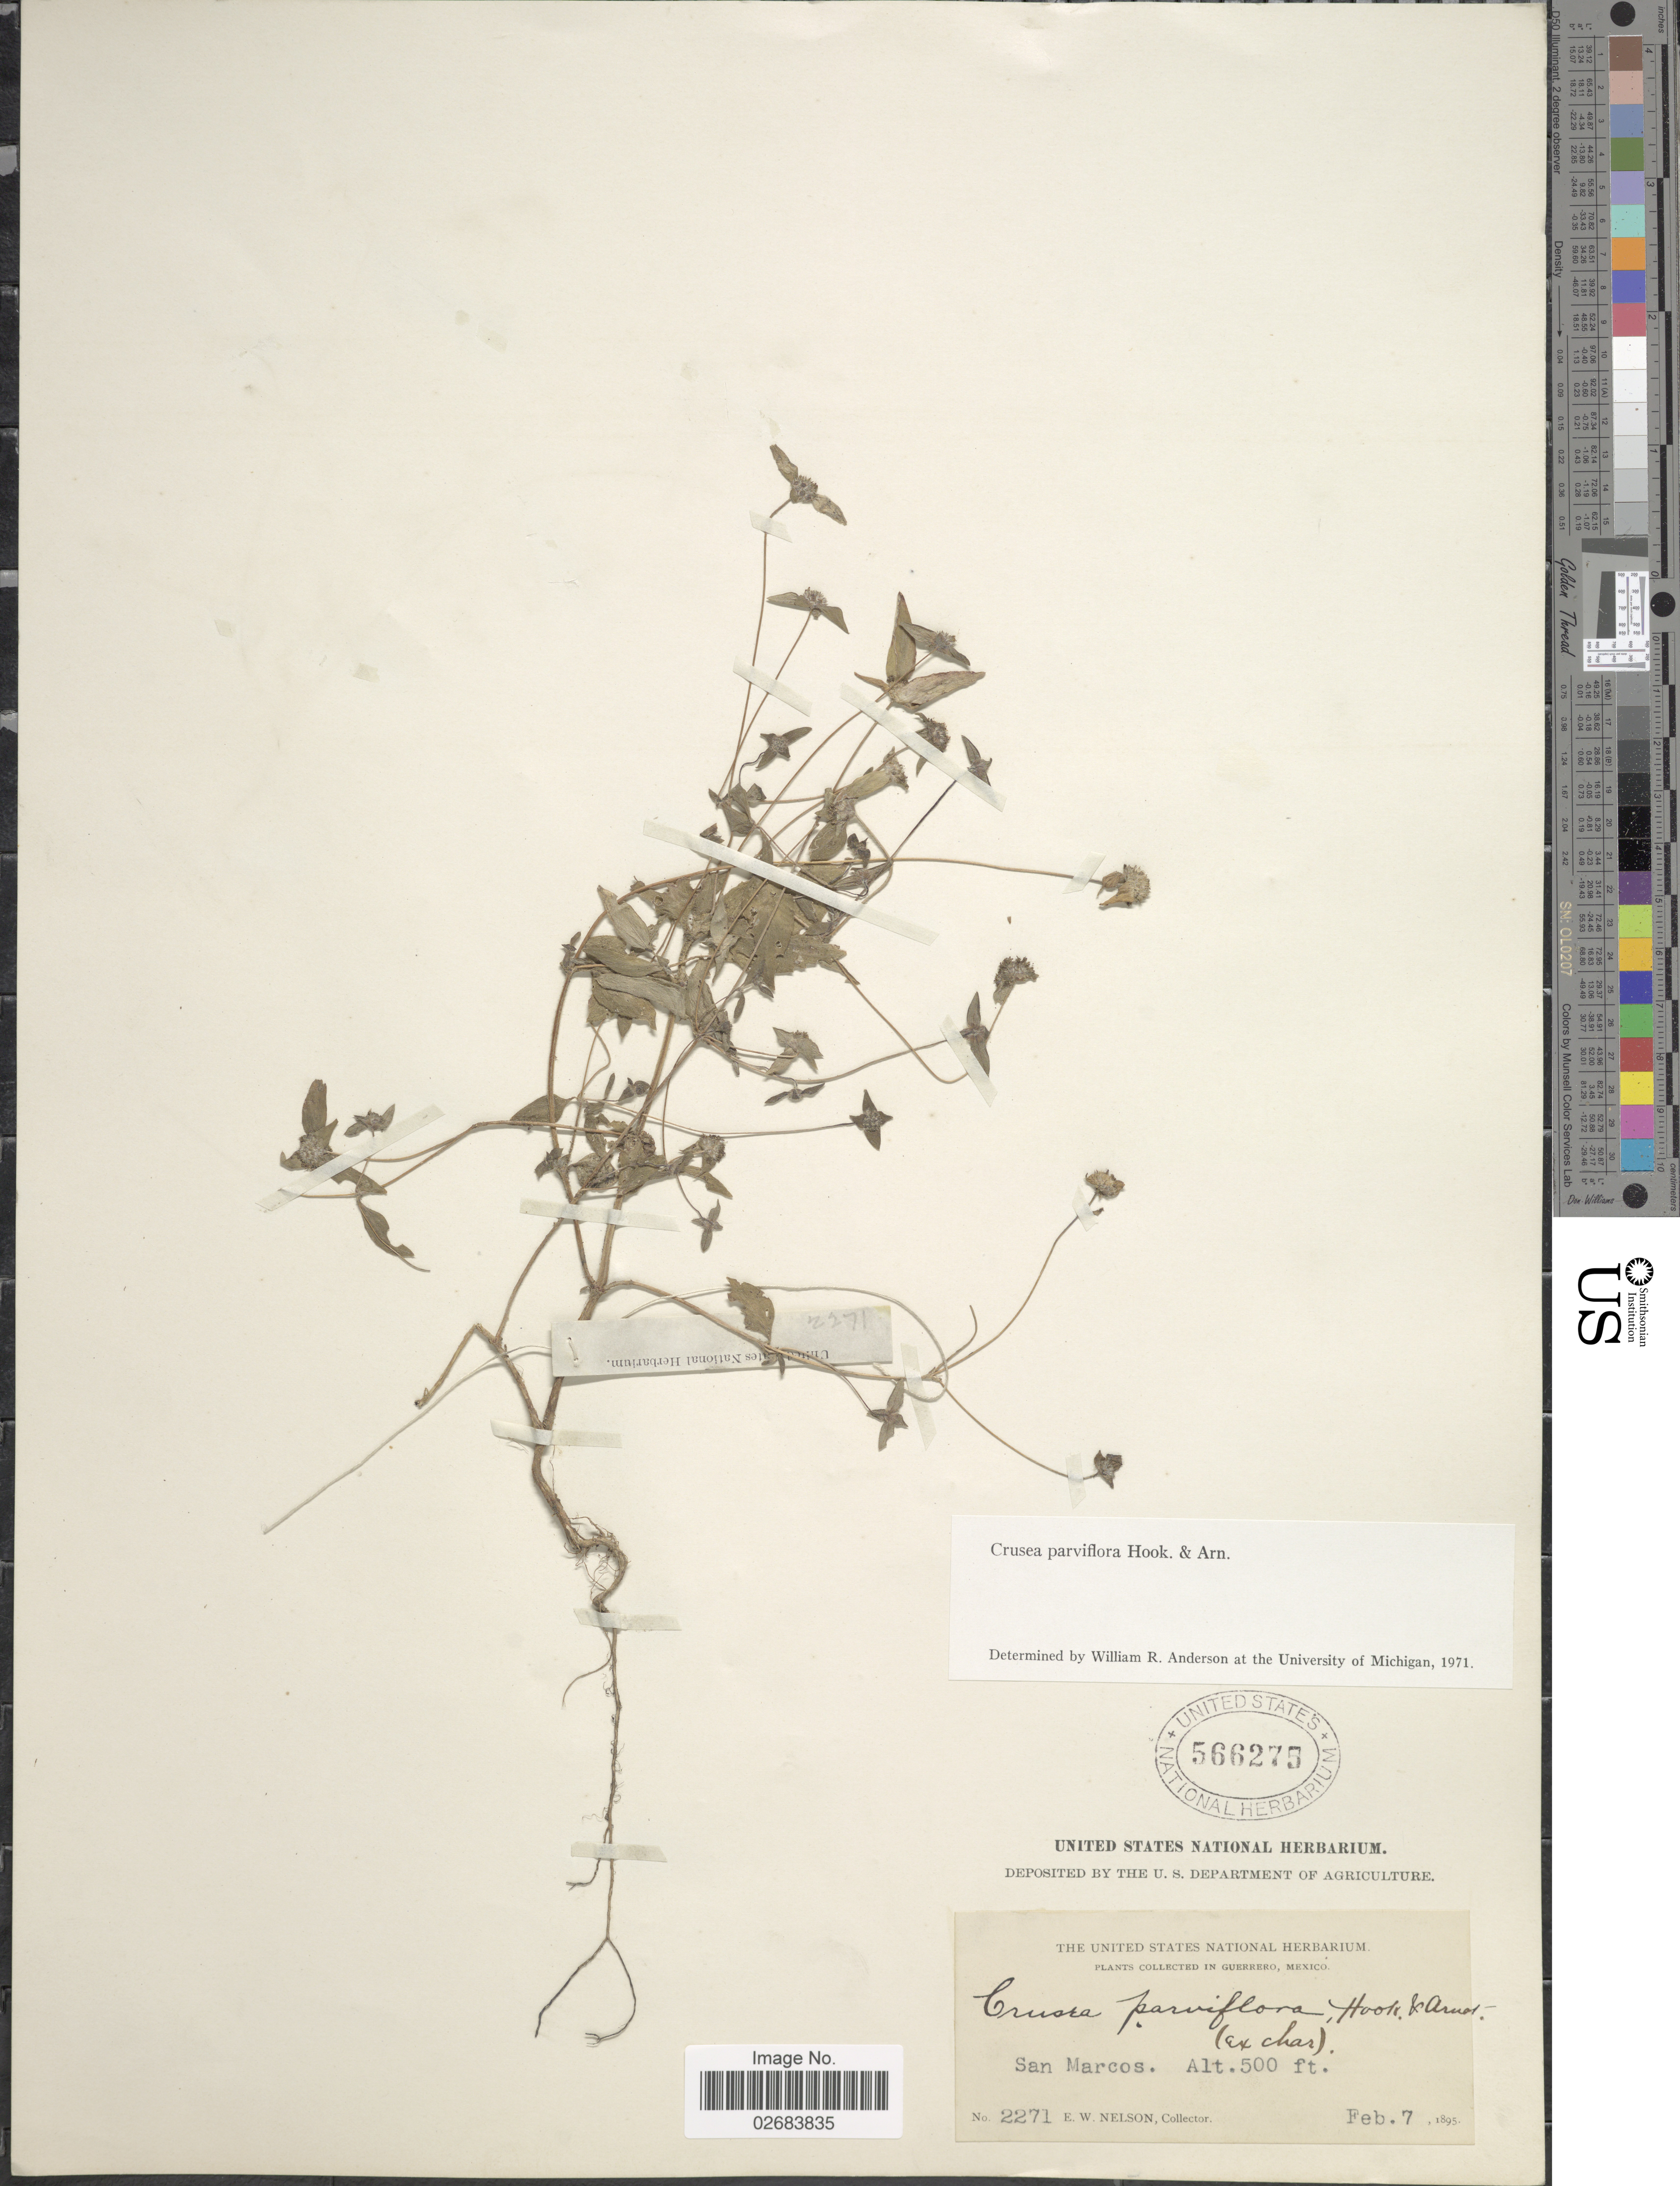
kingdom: Plantae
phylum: Tracheophyta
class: Magnoliopsida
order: Gentianales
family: Rubiaceae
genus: Crusea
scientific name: Crusea parviflora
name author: Hook. & Arn.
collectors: E. W. Nelson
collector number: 2271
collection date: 1895-02-07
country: Mexico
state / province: Guerrero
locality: San Marcos.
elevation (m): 152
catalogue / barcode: US 566275